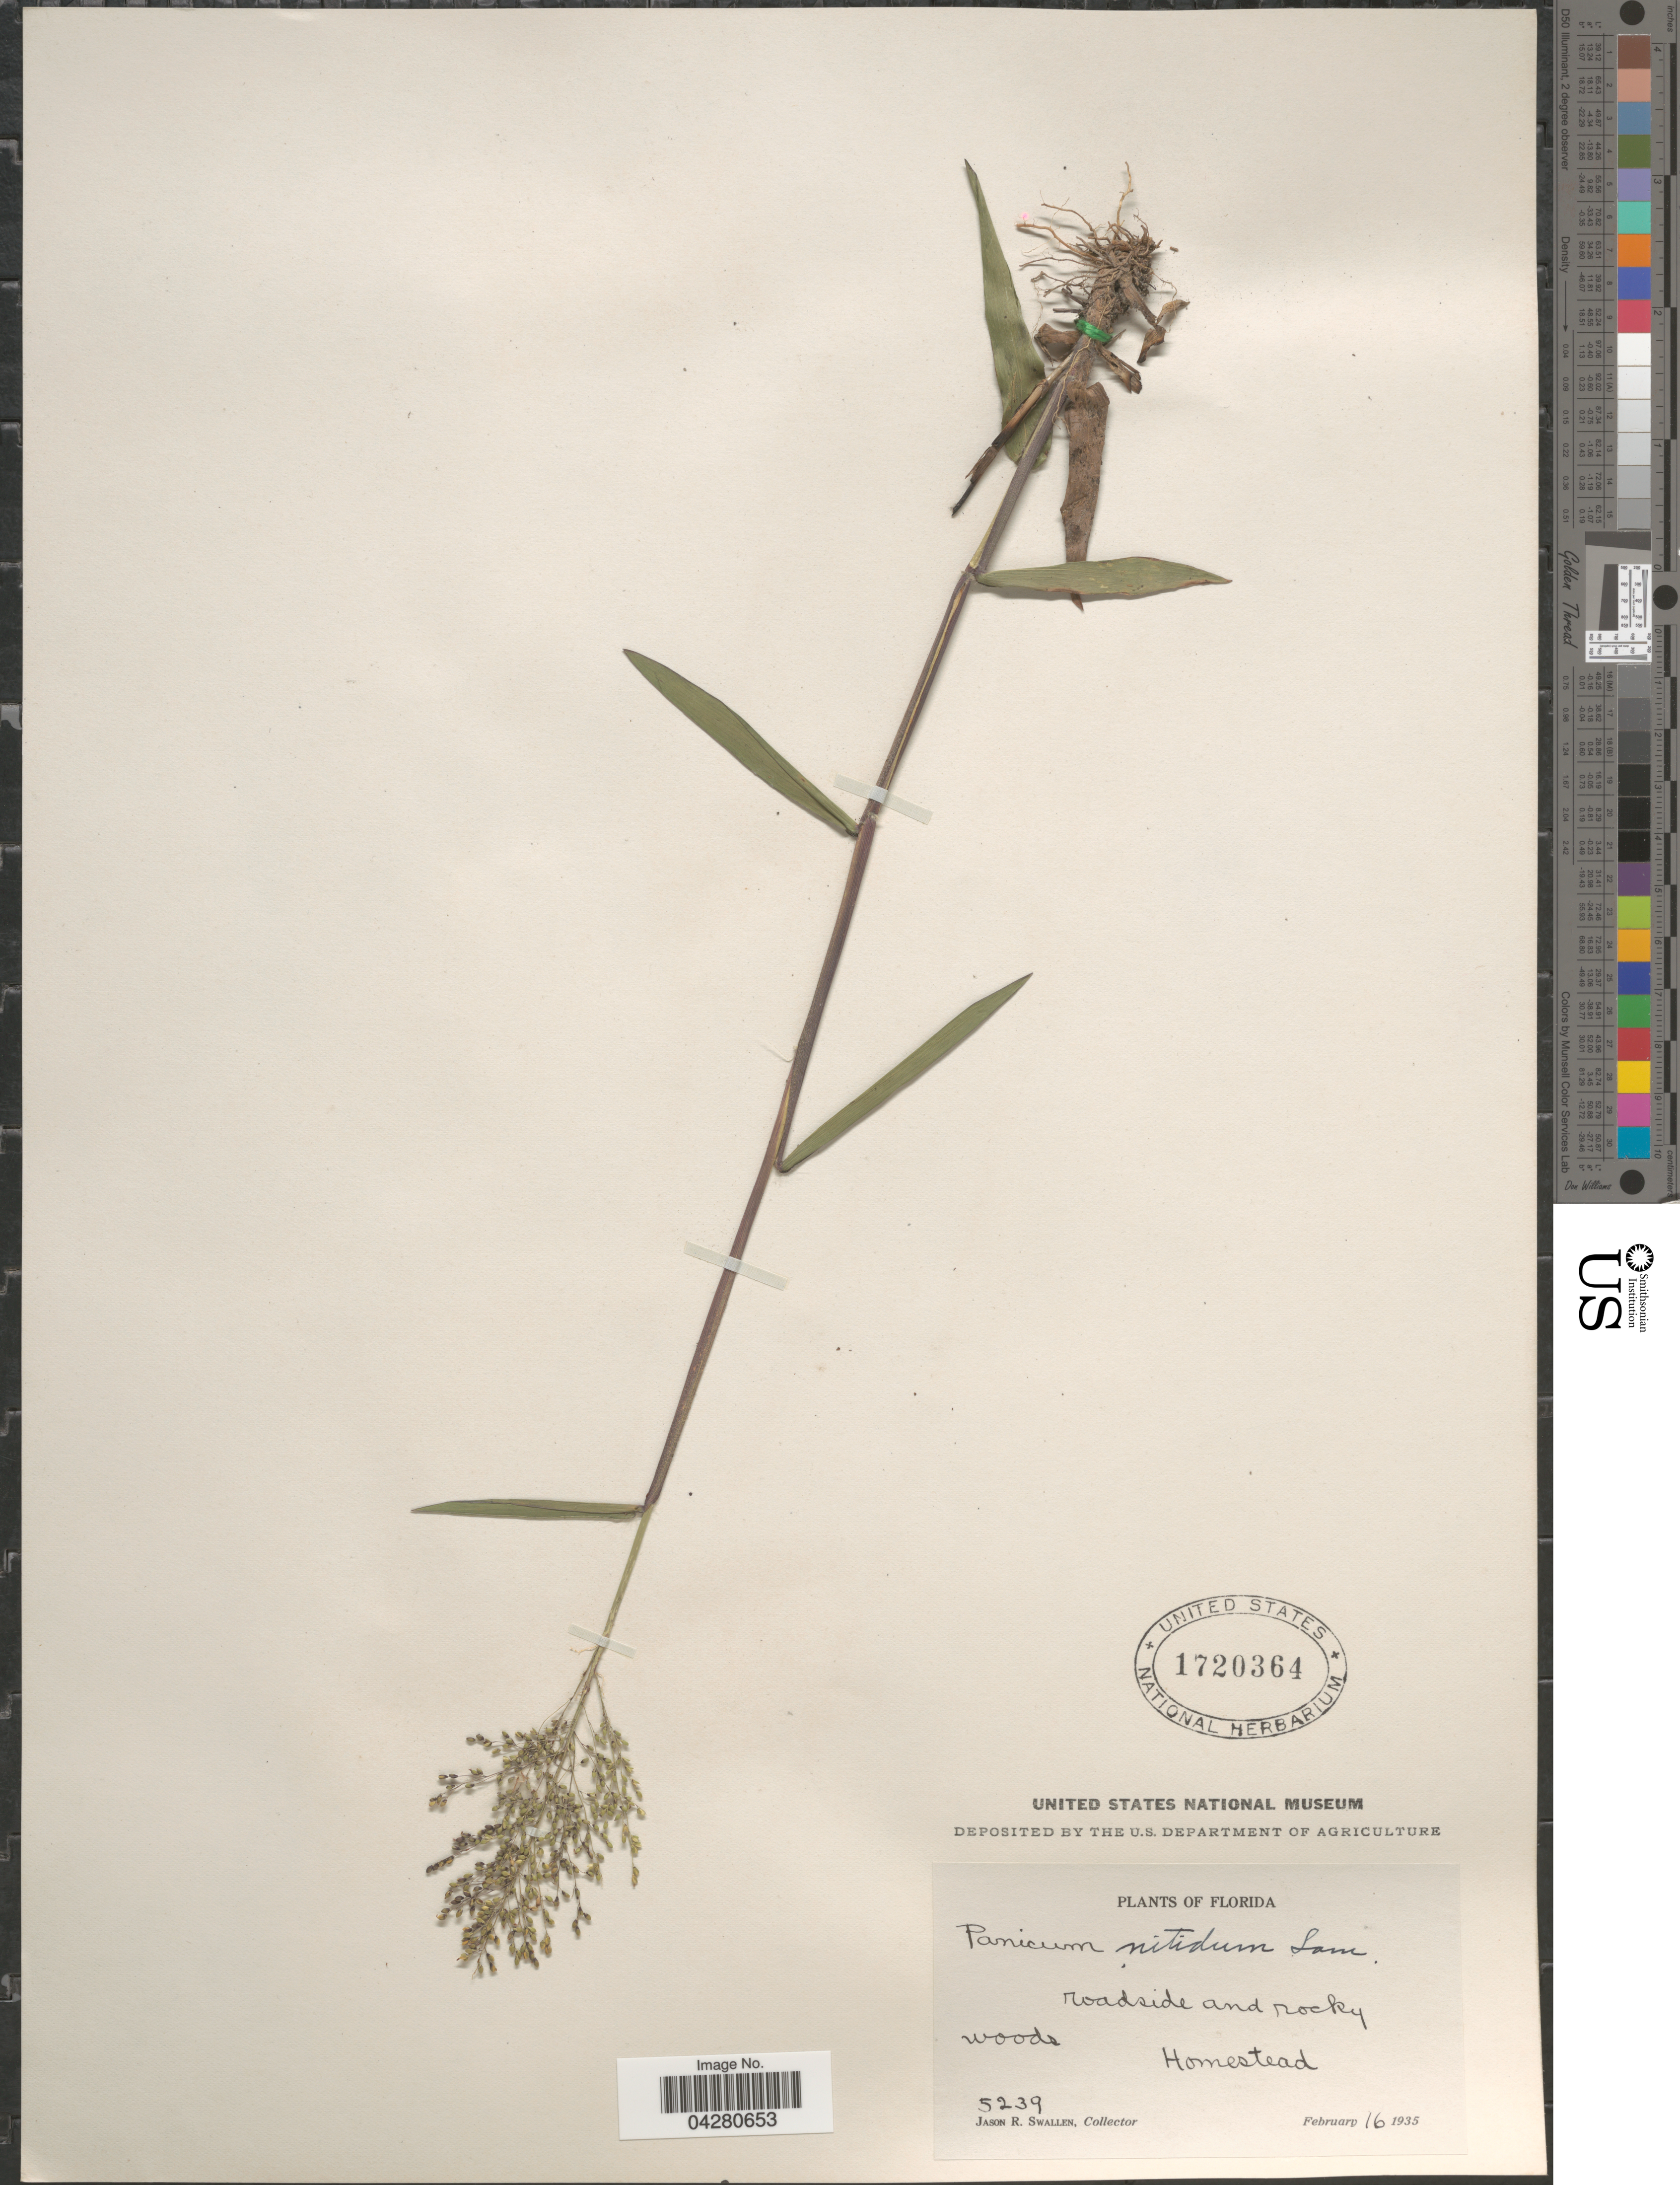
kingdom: Plantae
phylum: Tracheophyta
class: Liliopsida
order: Poales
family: Poaceae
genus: Dichanthelium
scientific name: Dichanthelium dichotomum var. dichotomum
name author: (L.) Gould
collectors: J. R. Swallen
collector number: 5239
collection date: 1935-02-16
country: United States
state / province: Florida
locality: Roadside and rocky woods. Homestead.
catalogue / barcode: US 1720364